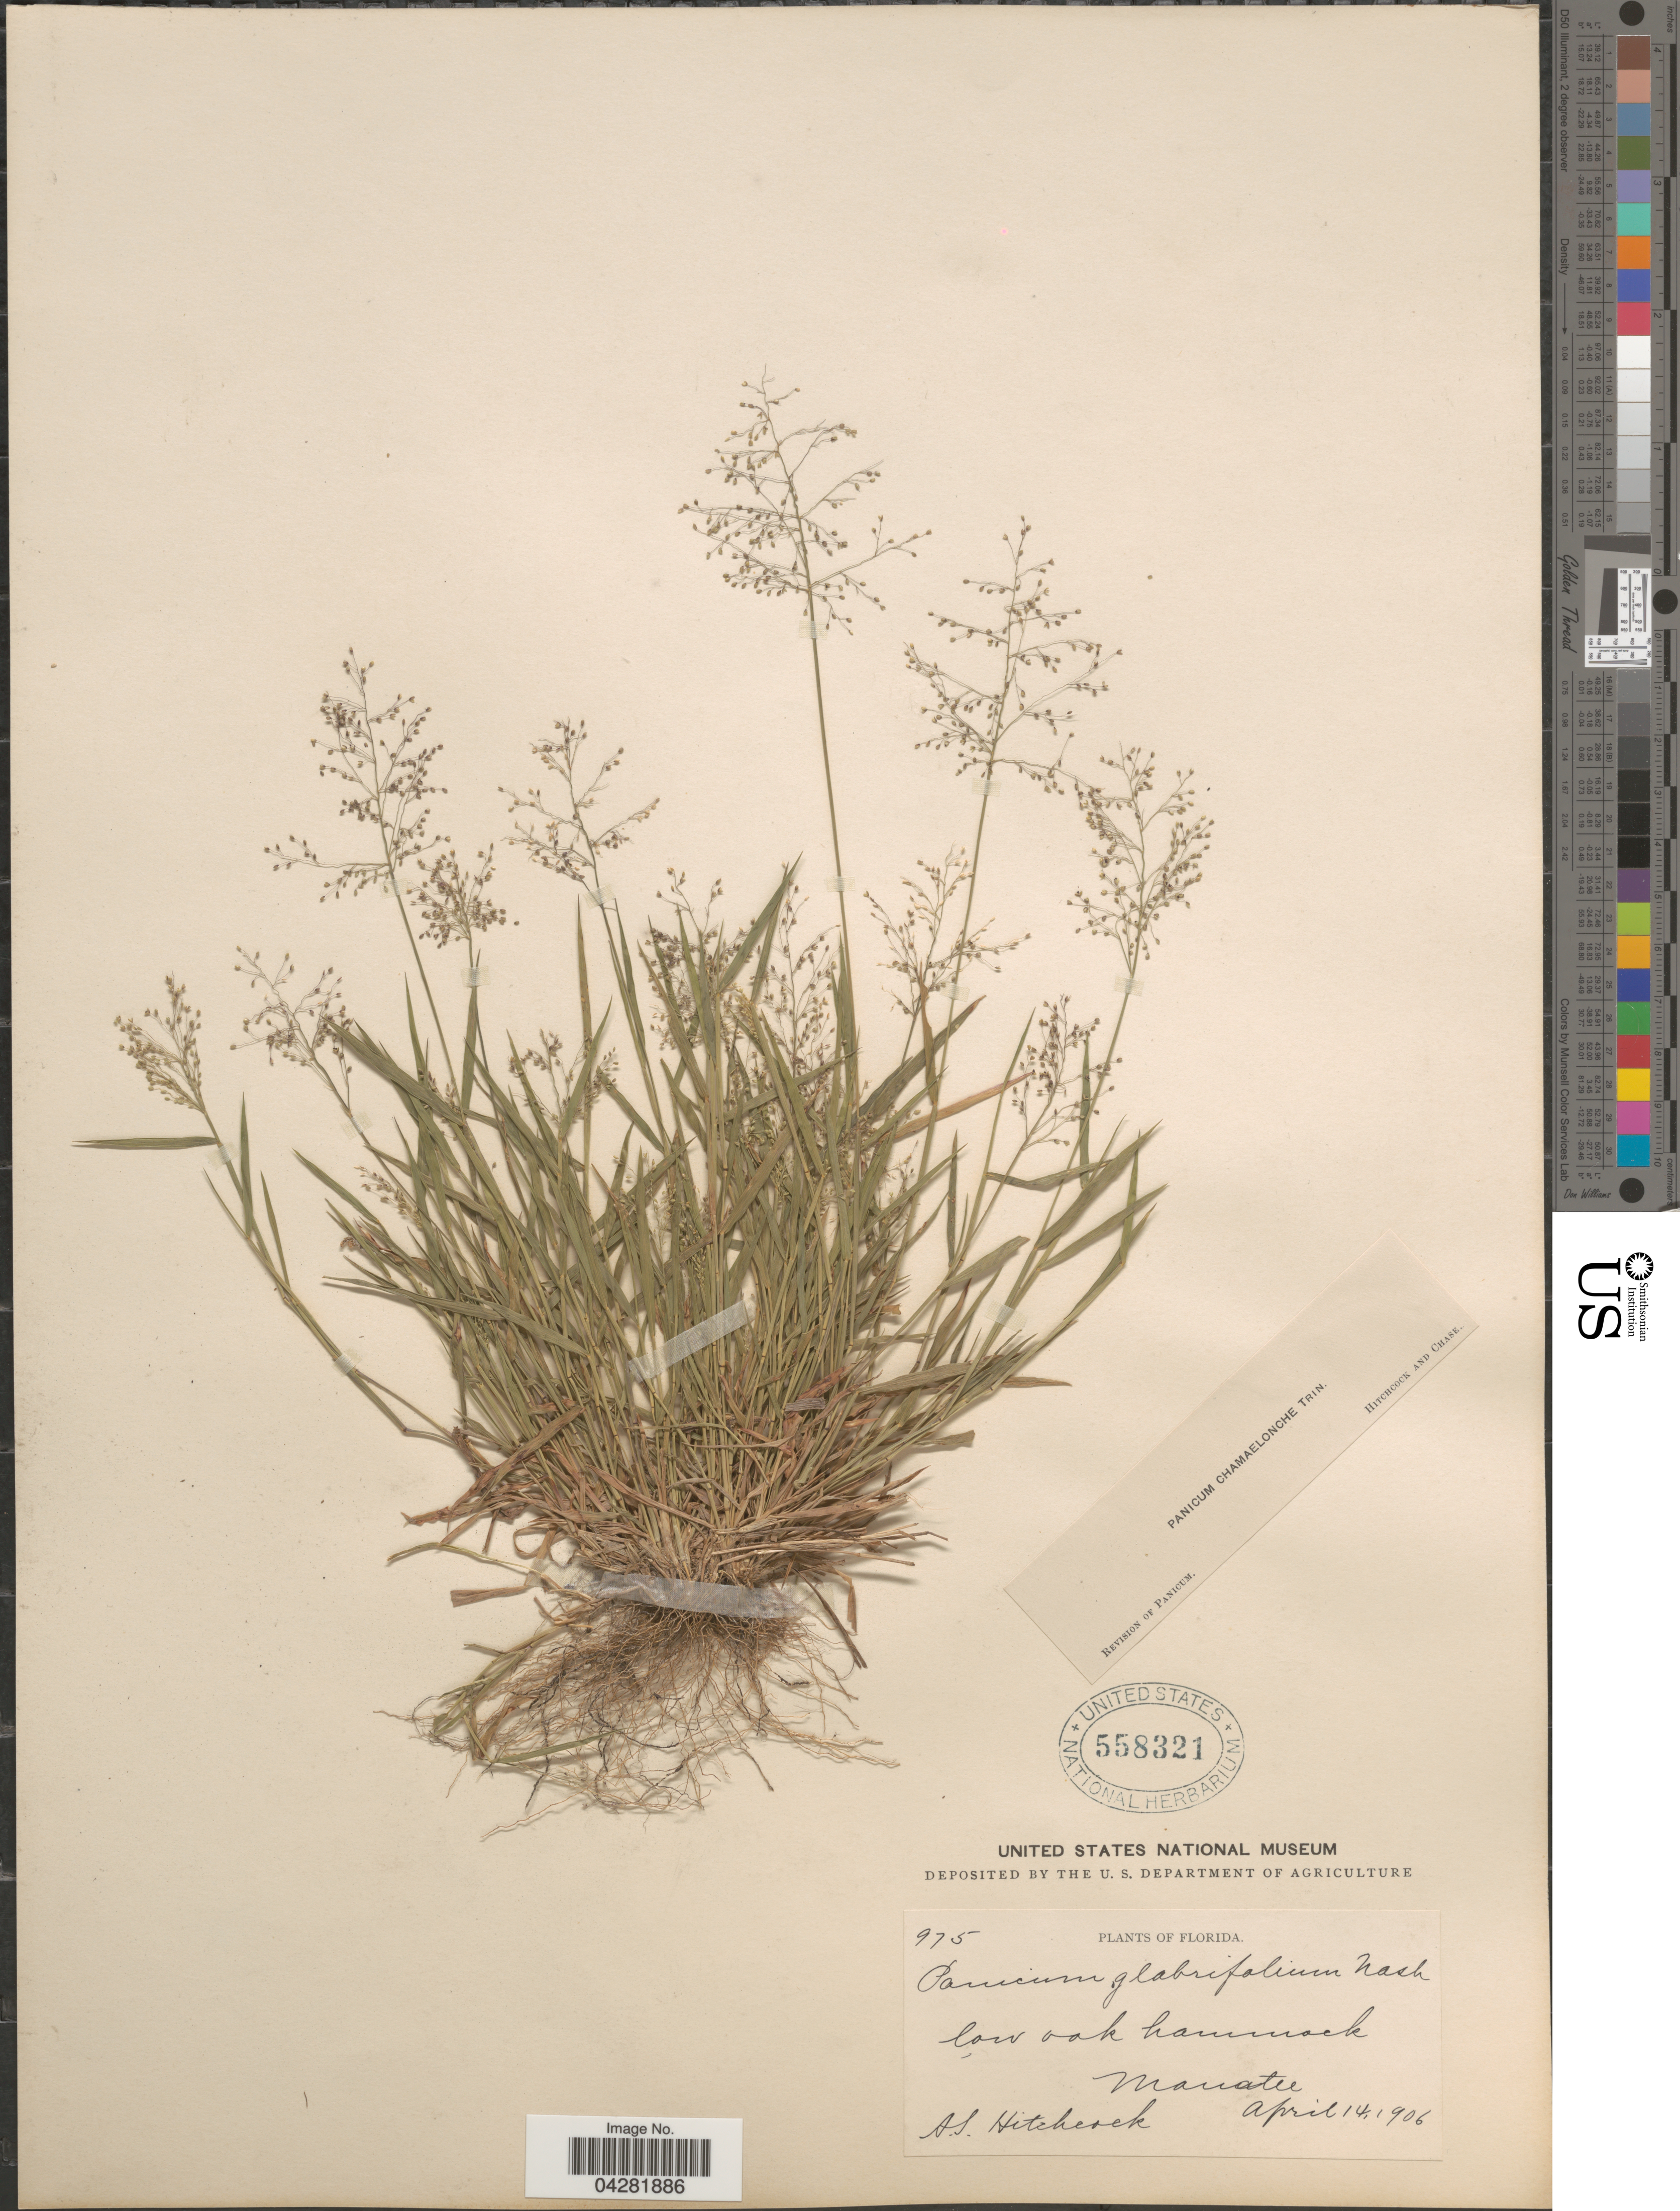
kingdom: Plantae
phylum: Tracheophyta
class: Liliopsida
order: Poales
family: Poaceae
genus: Dichanthelium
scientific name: Dichanthelium ensifolium var. ensifolium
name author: (Baldwin ex Elliot) Gould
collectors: A. S. Hitchcock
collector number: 975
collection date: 1906-04-14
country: United States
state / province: Florida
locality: Manatee.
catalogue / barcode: US 558321